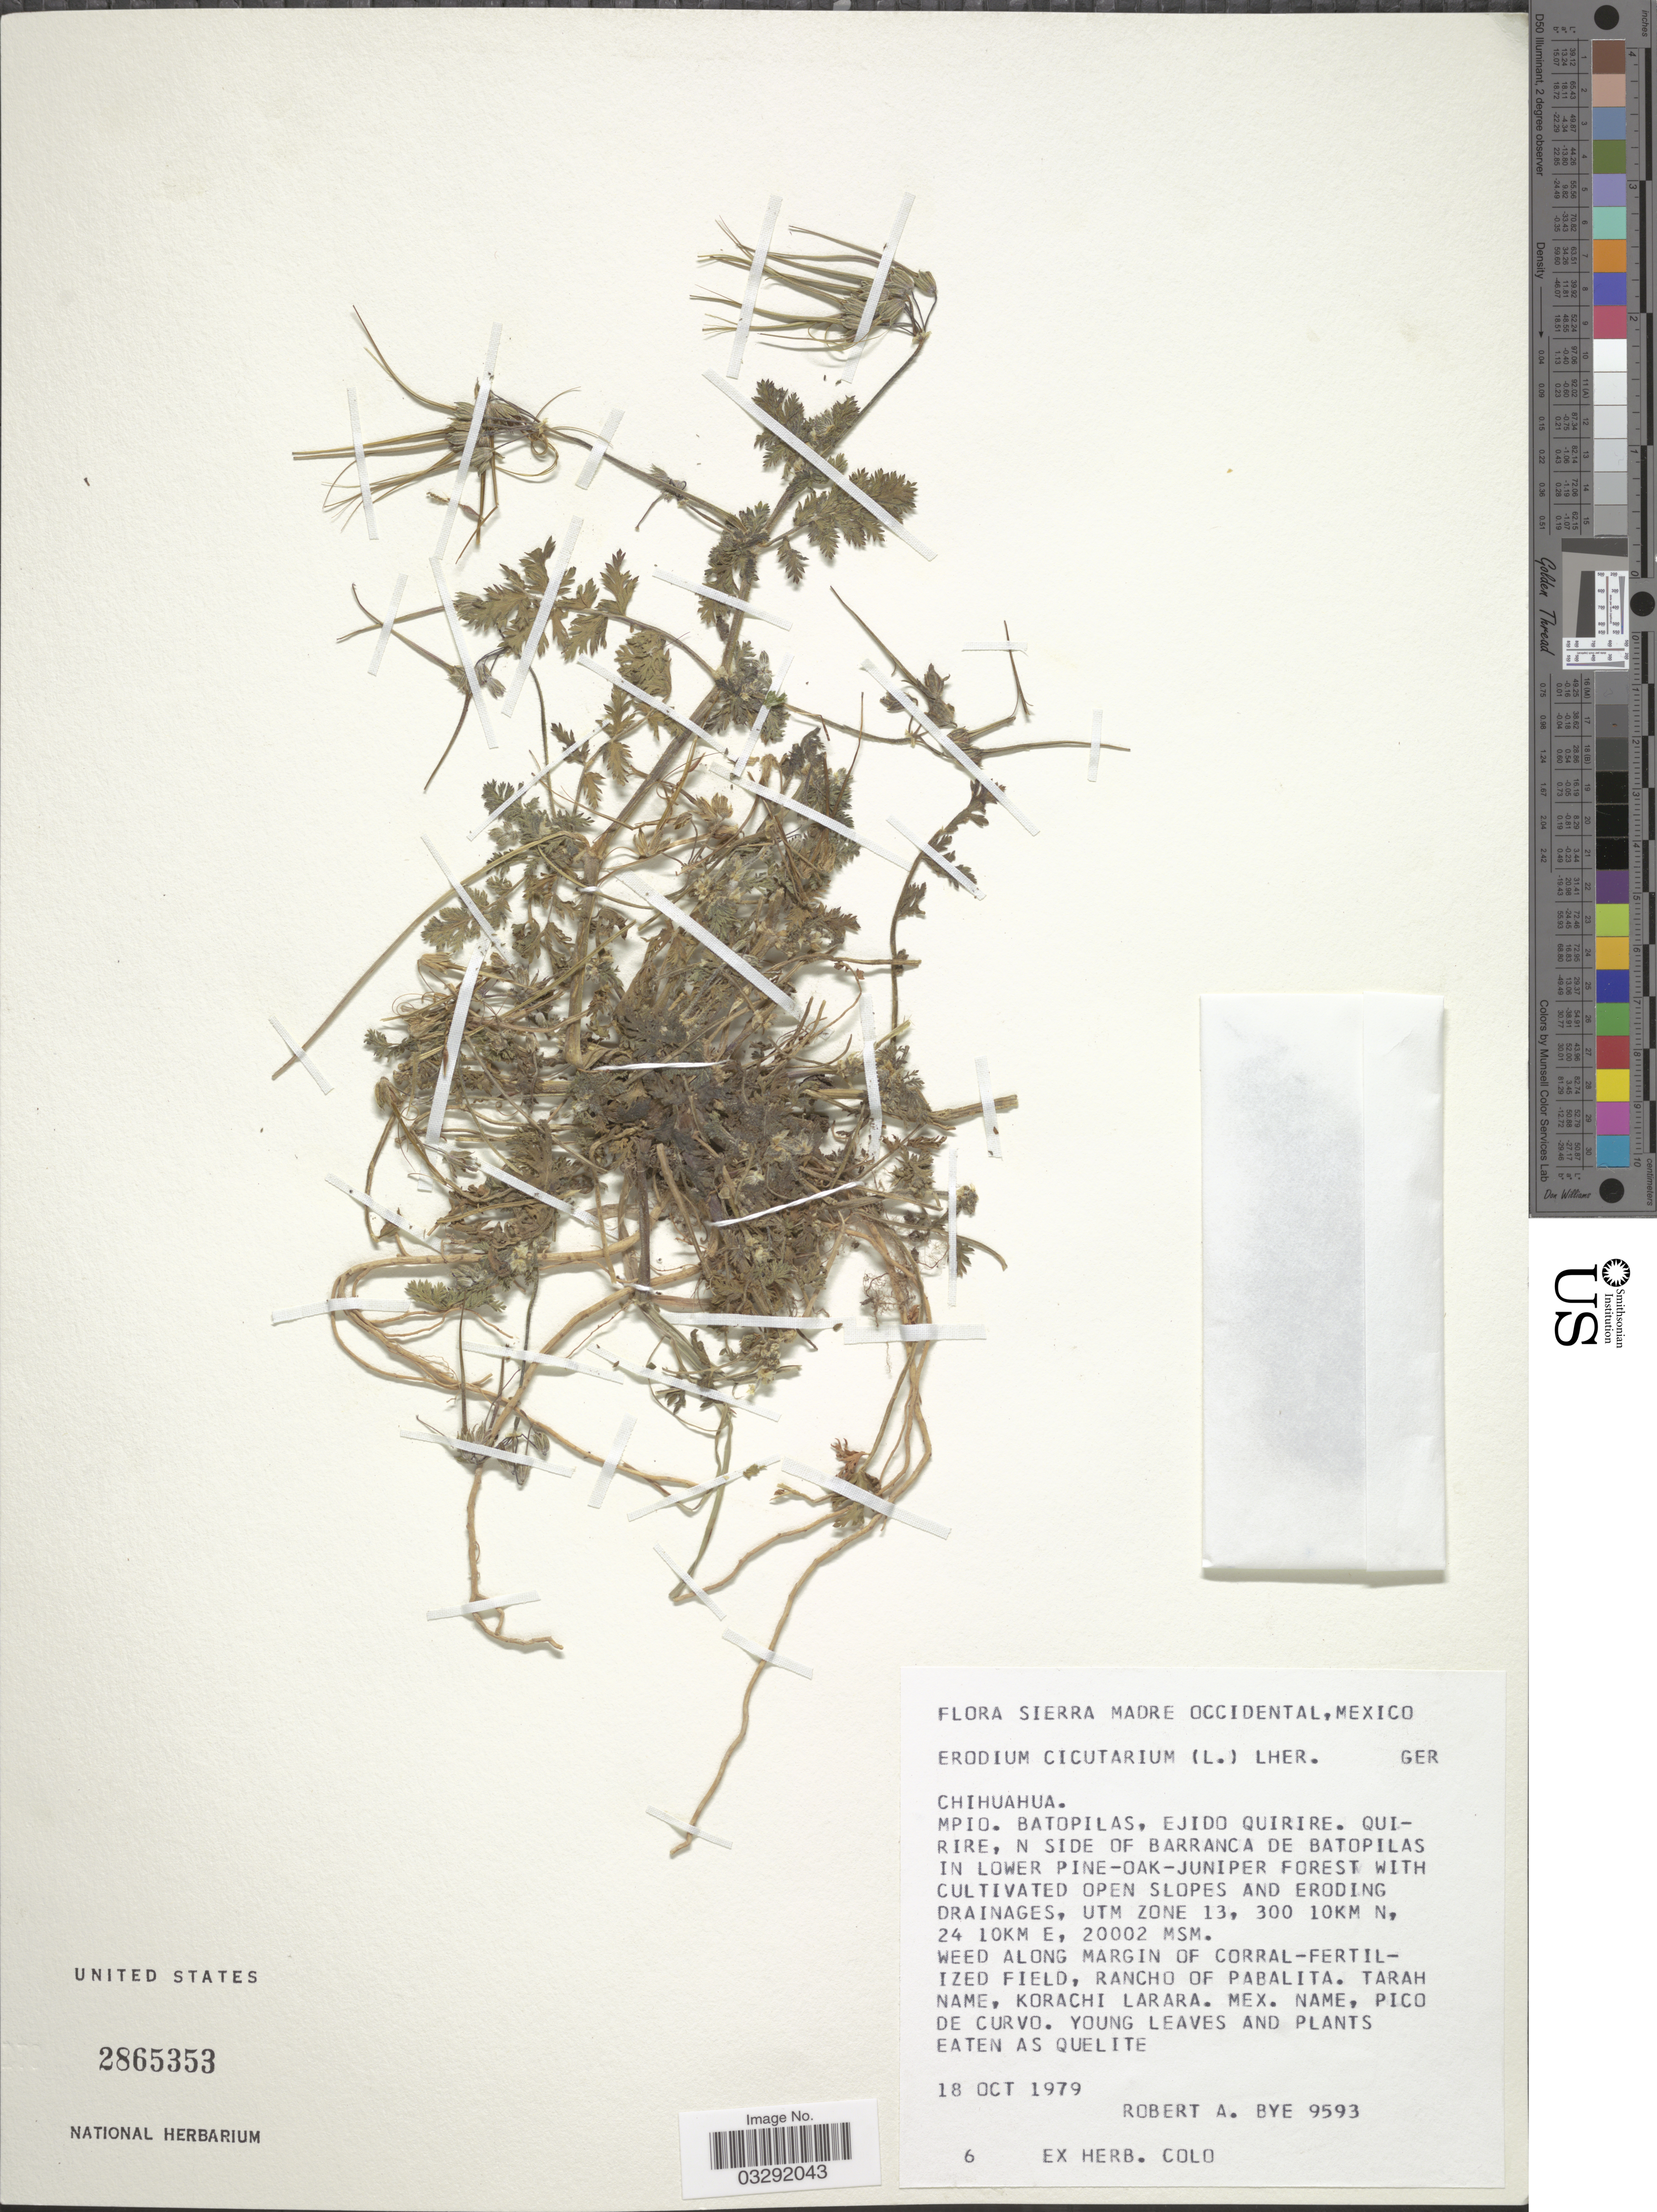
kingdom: Plantae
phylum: Tracheophyta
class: Magnoliopsida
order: Geraniales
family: Geraniaceae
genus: Erodium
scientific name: Erodium cicutarium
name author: (L.) L'Hér.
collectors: R. A. Bye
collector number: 9593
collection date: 1979-10-18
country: Mexico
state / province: Chihuahua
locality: Sierra Madre Occidental. Mpio. Batopilas, Ejido Quirire. Quirire, N side of Barranca de Batopilas. UTM zone 13, 300 10 km N, 24 10 km E.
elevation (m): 20002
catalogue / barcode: US 2865353